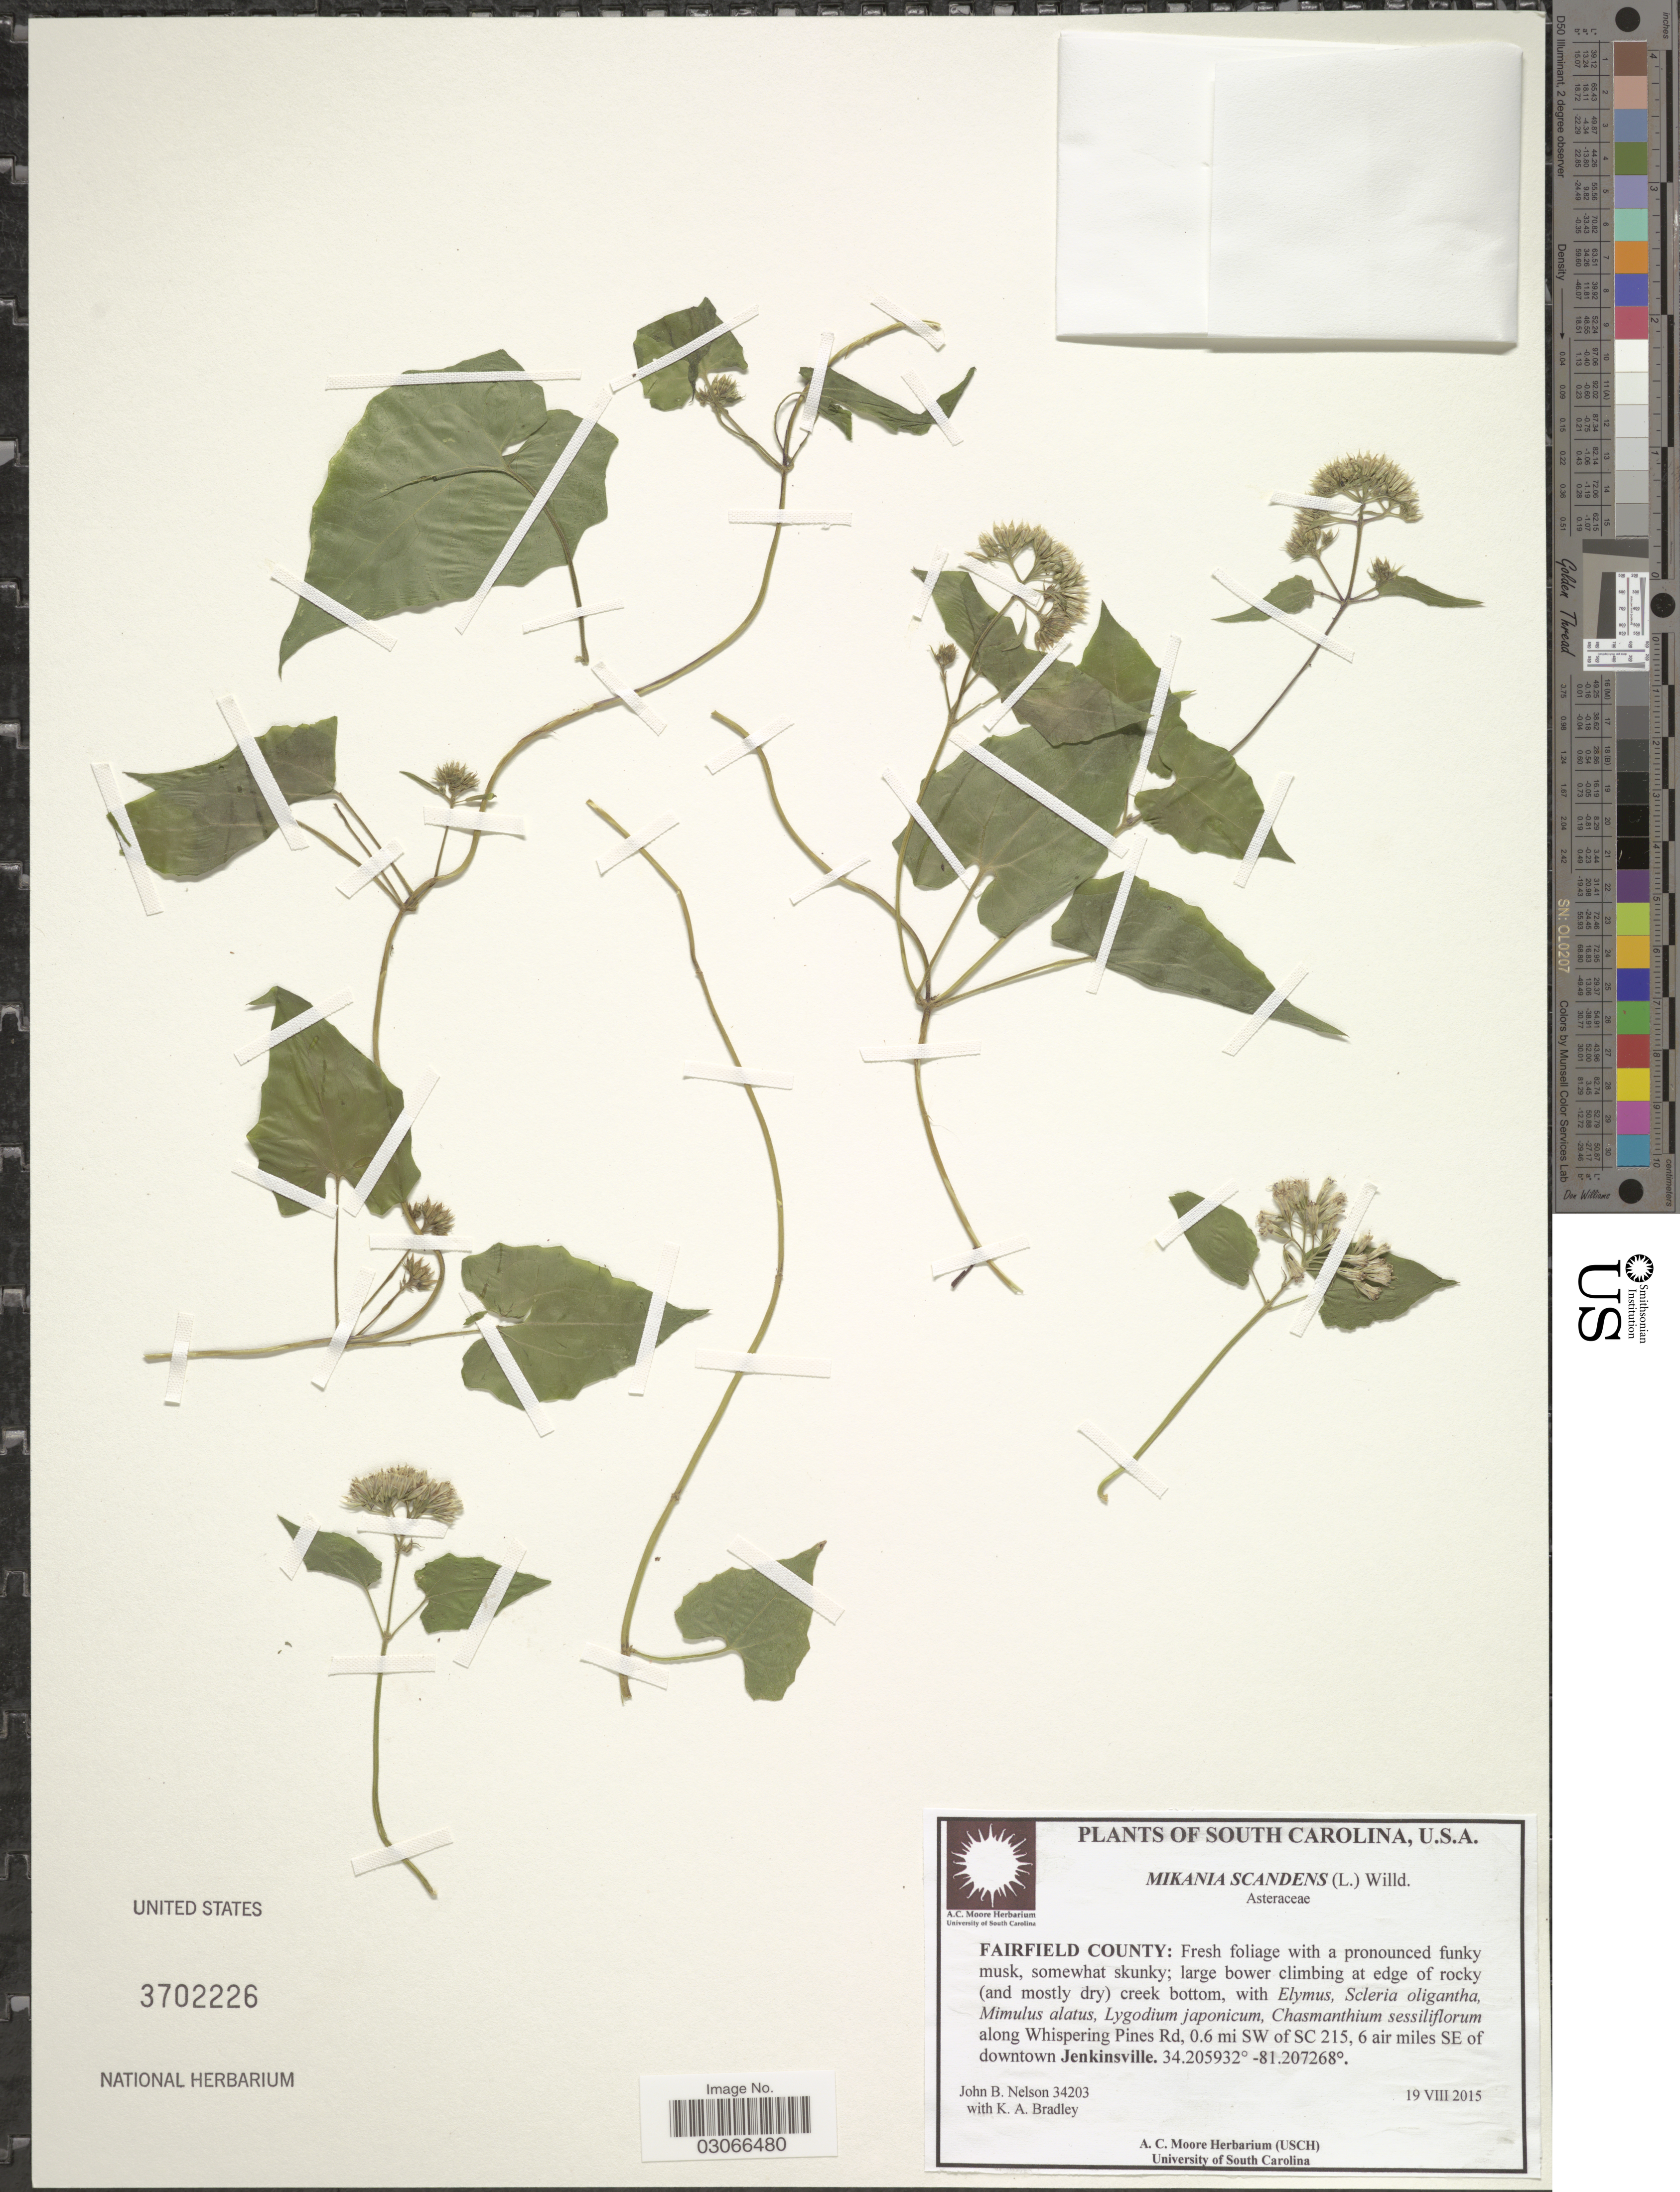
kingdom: Plantae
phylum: Tracheophyta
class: Magnoliopsida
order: Asterales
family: Asteraceae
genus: Mikania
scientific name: Mikania scandens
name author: (L.) Willd.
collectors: J. B. Nelson & K. Bradley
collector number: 34203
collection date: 2015-08-19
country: United States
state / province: South Carolina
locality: Fairfield County: along Whispering Rd, 0.6 mi SW of SC 215, 6 air miles SE of downtown Jenkinsville.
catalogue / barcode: US 3702226